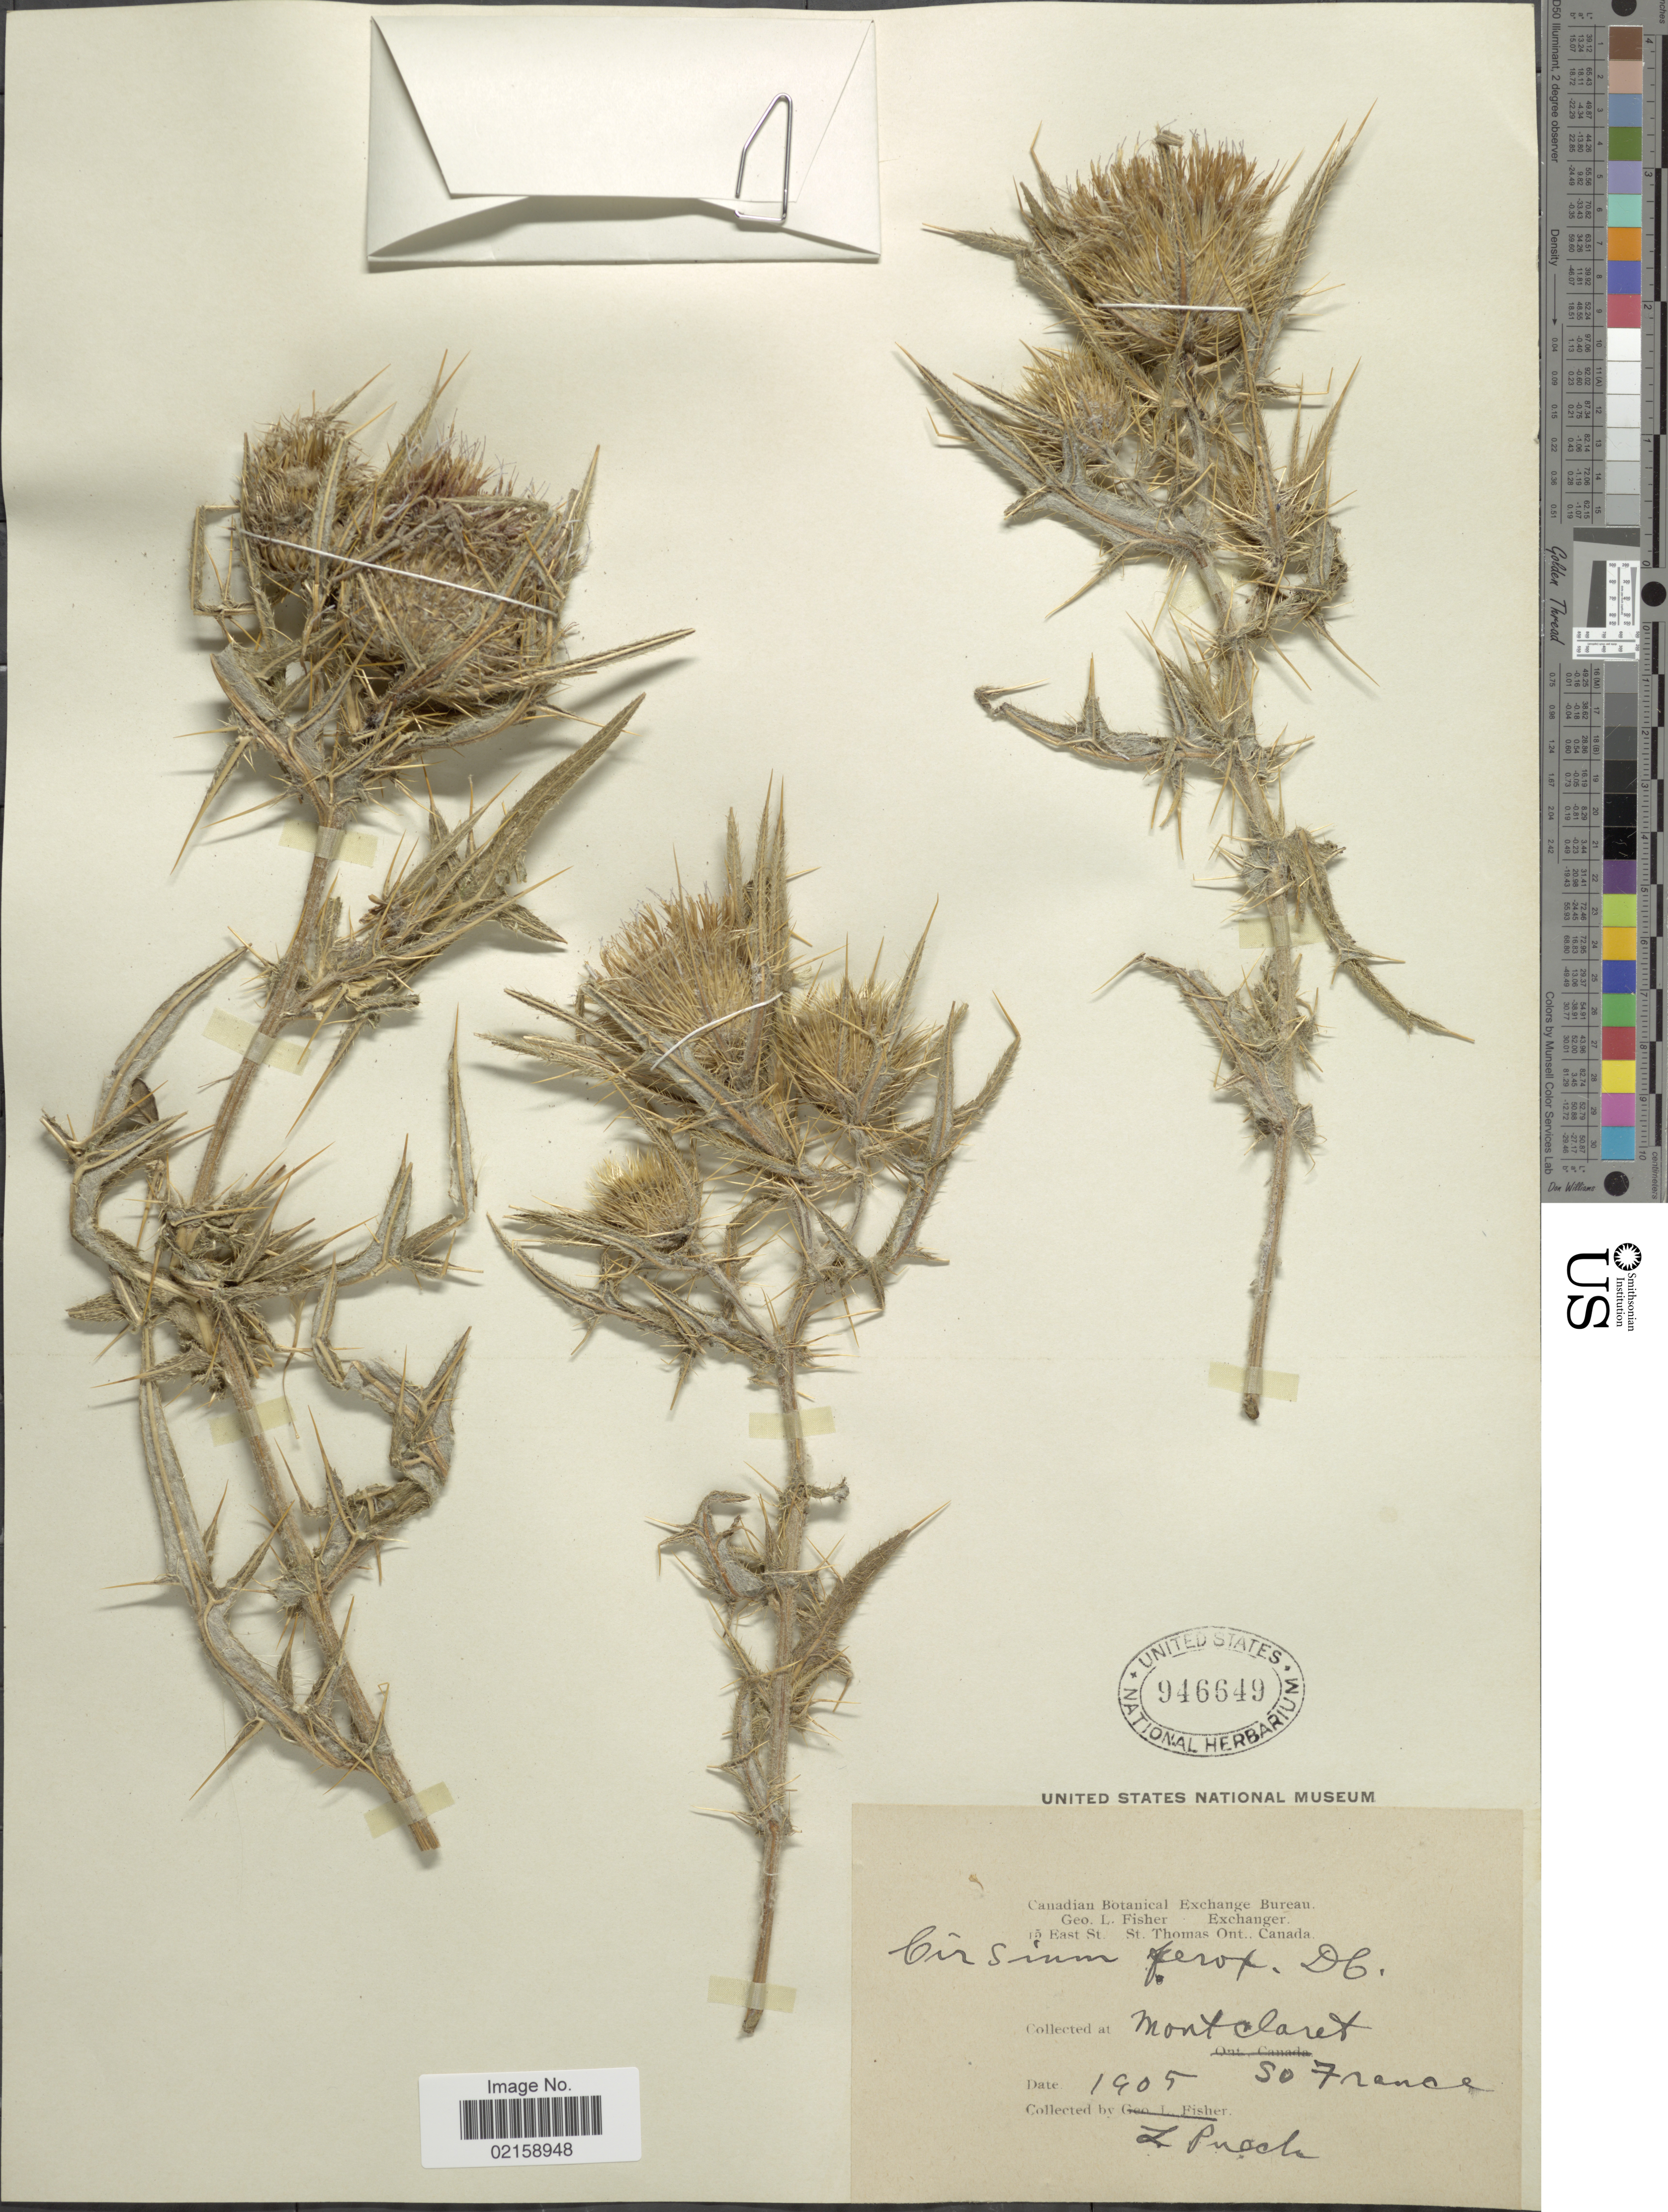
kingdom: Plantae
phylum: Tracheophyta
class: Magnoliopsida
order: Asterales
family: Asteraceae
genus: Cirsium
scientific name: Cirsium ferox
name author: (L.) DC.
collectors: Puech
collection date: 1905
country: France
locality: MontClaret, So France. [interpreted]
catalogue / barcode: US 946649